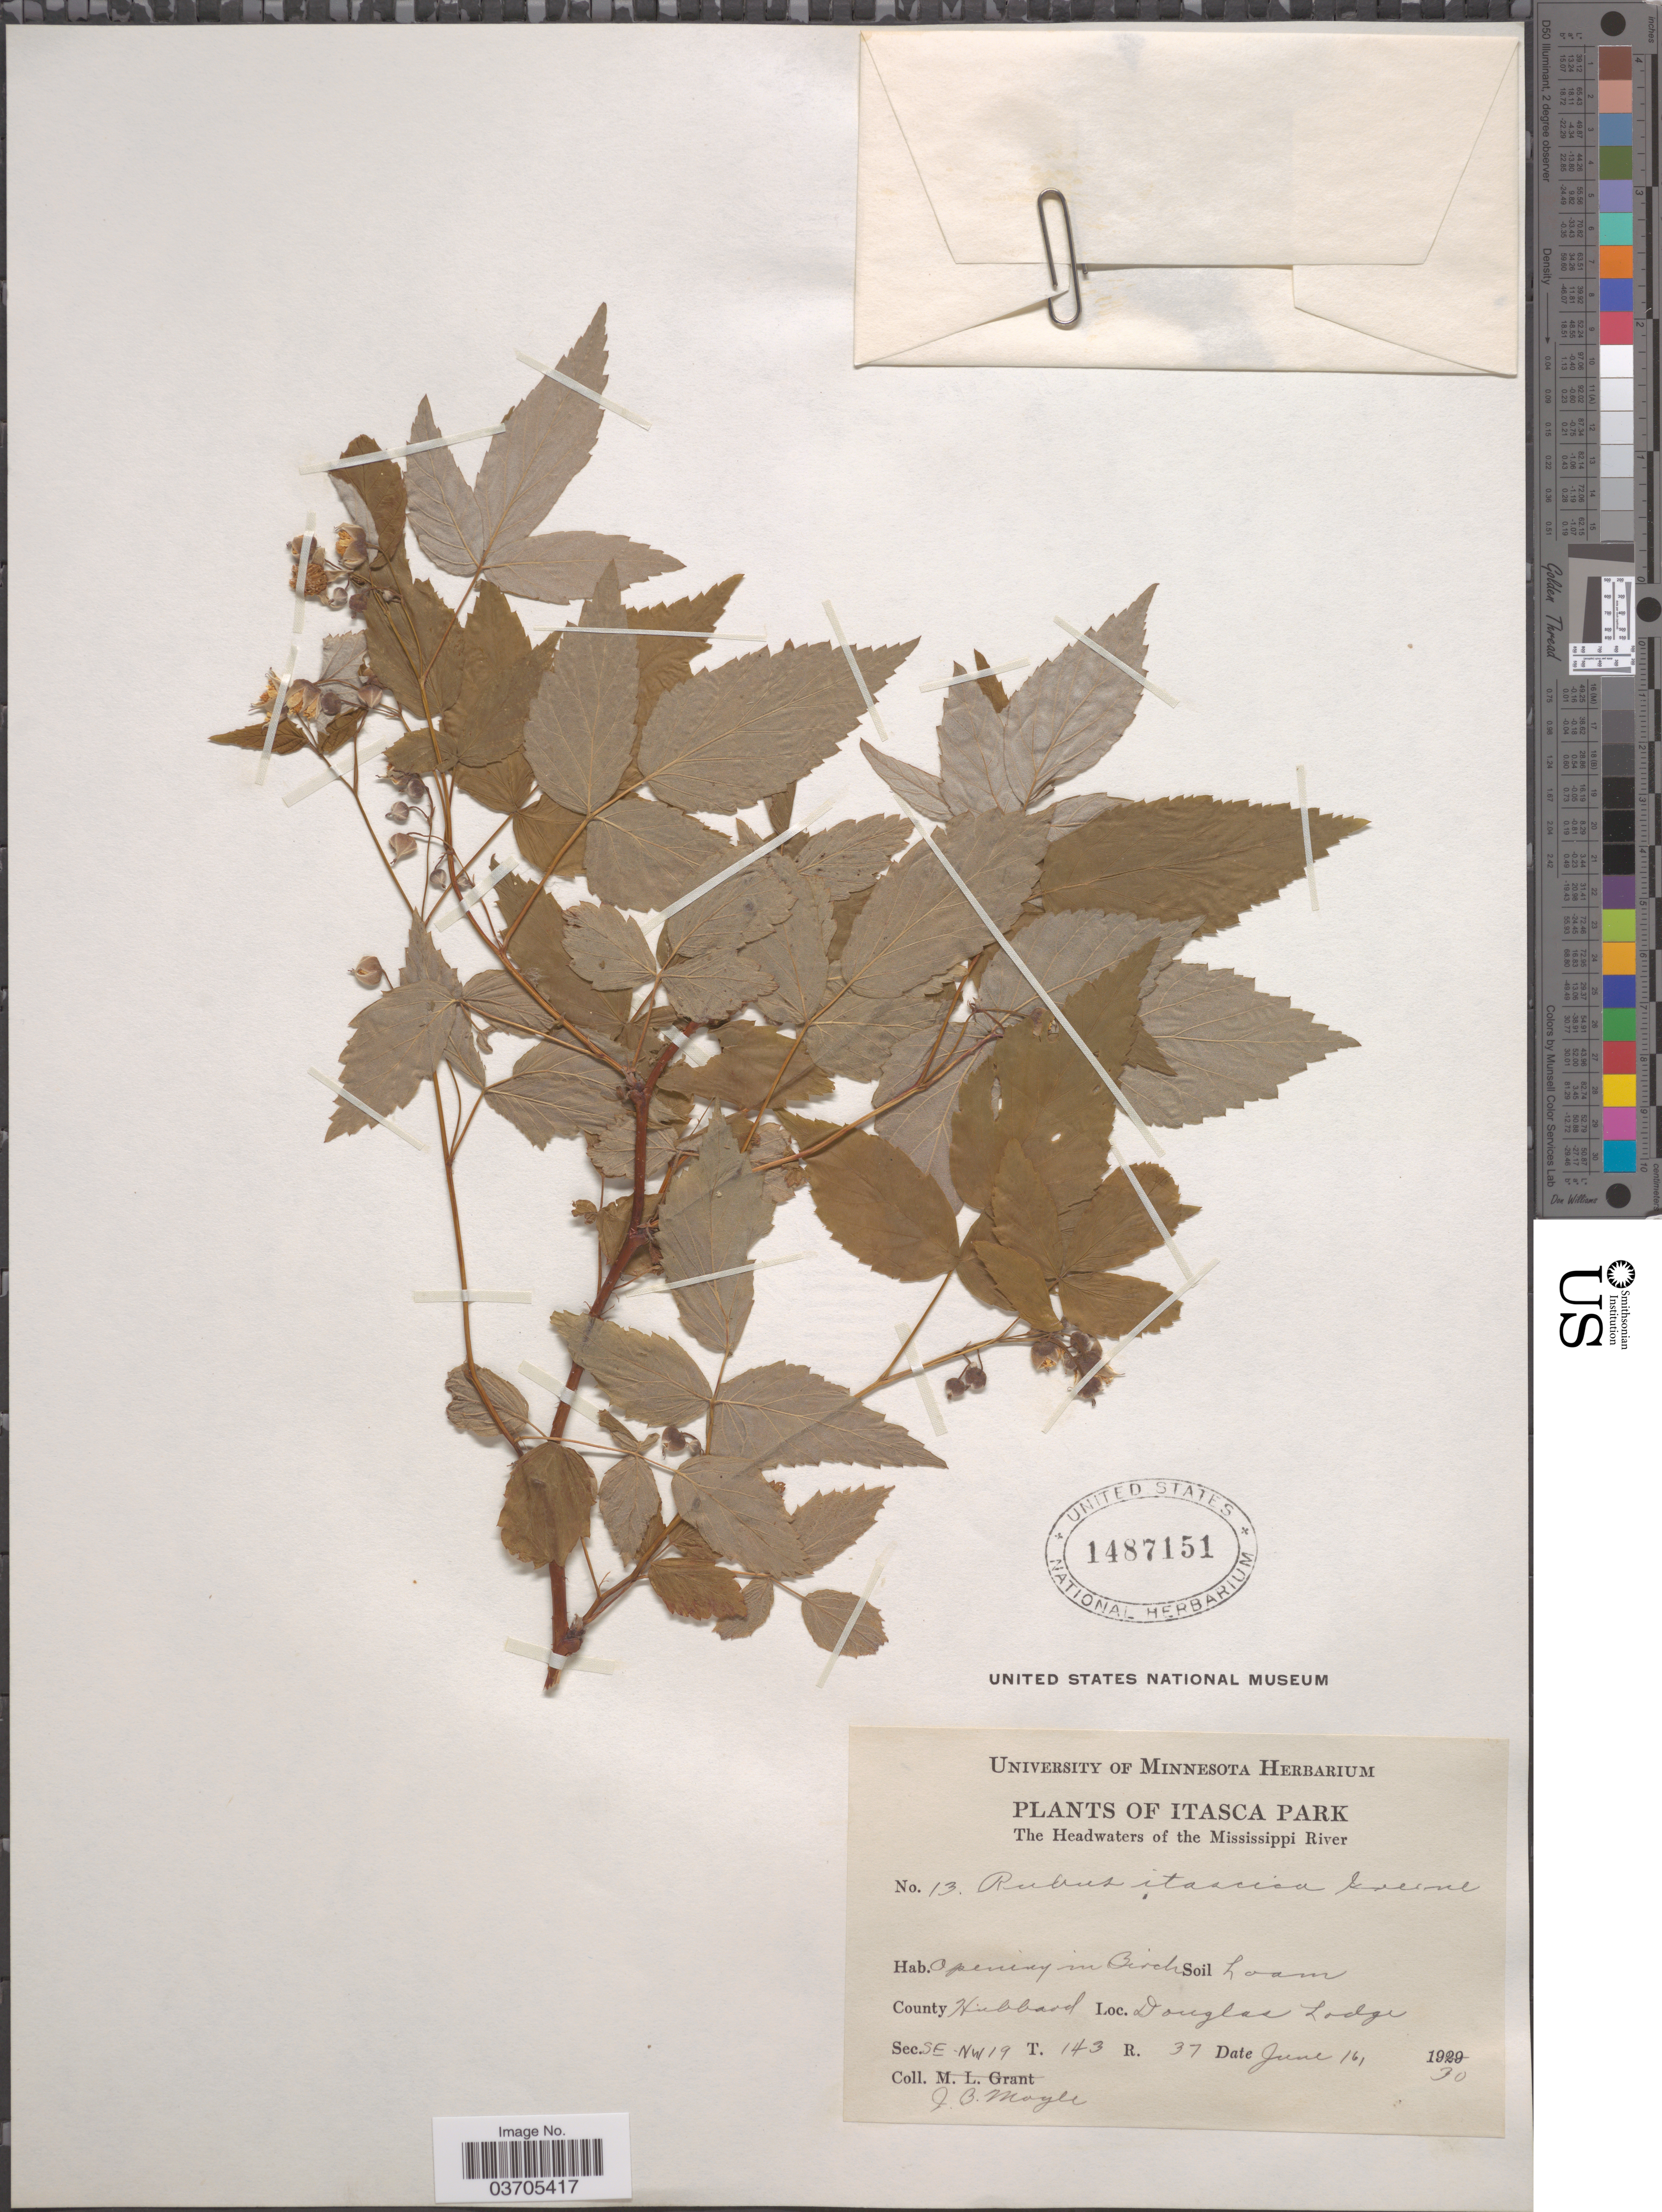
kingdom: Plantae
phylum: Tracheophyta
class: Magnoliopsida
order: Rosales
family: Rosaceae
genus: Rubus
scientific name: Rubus itascica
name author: Greene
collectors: J. Mogle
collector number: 13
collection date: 1930-06-16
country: United States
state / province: Minnesota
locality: Itasca Park. The Headwaters of the Mississippi River. County Hubbard. Douglas Lodge.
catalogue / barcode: US 1487151